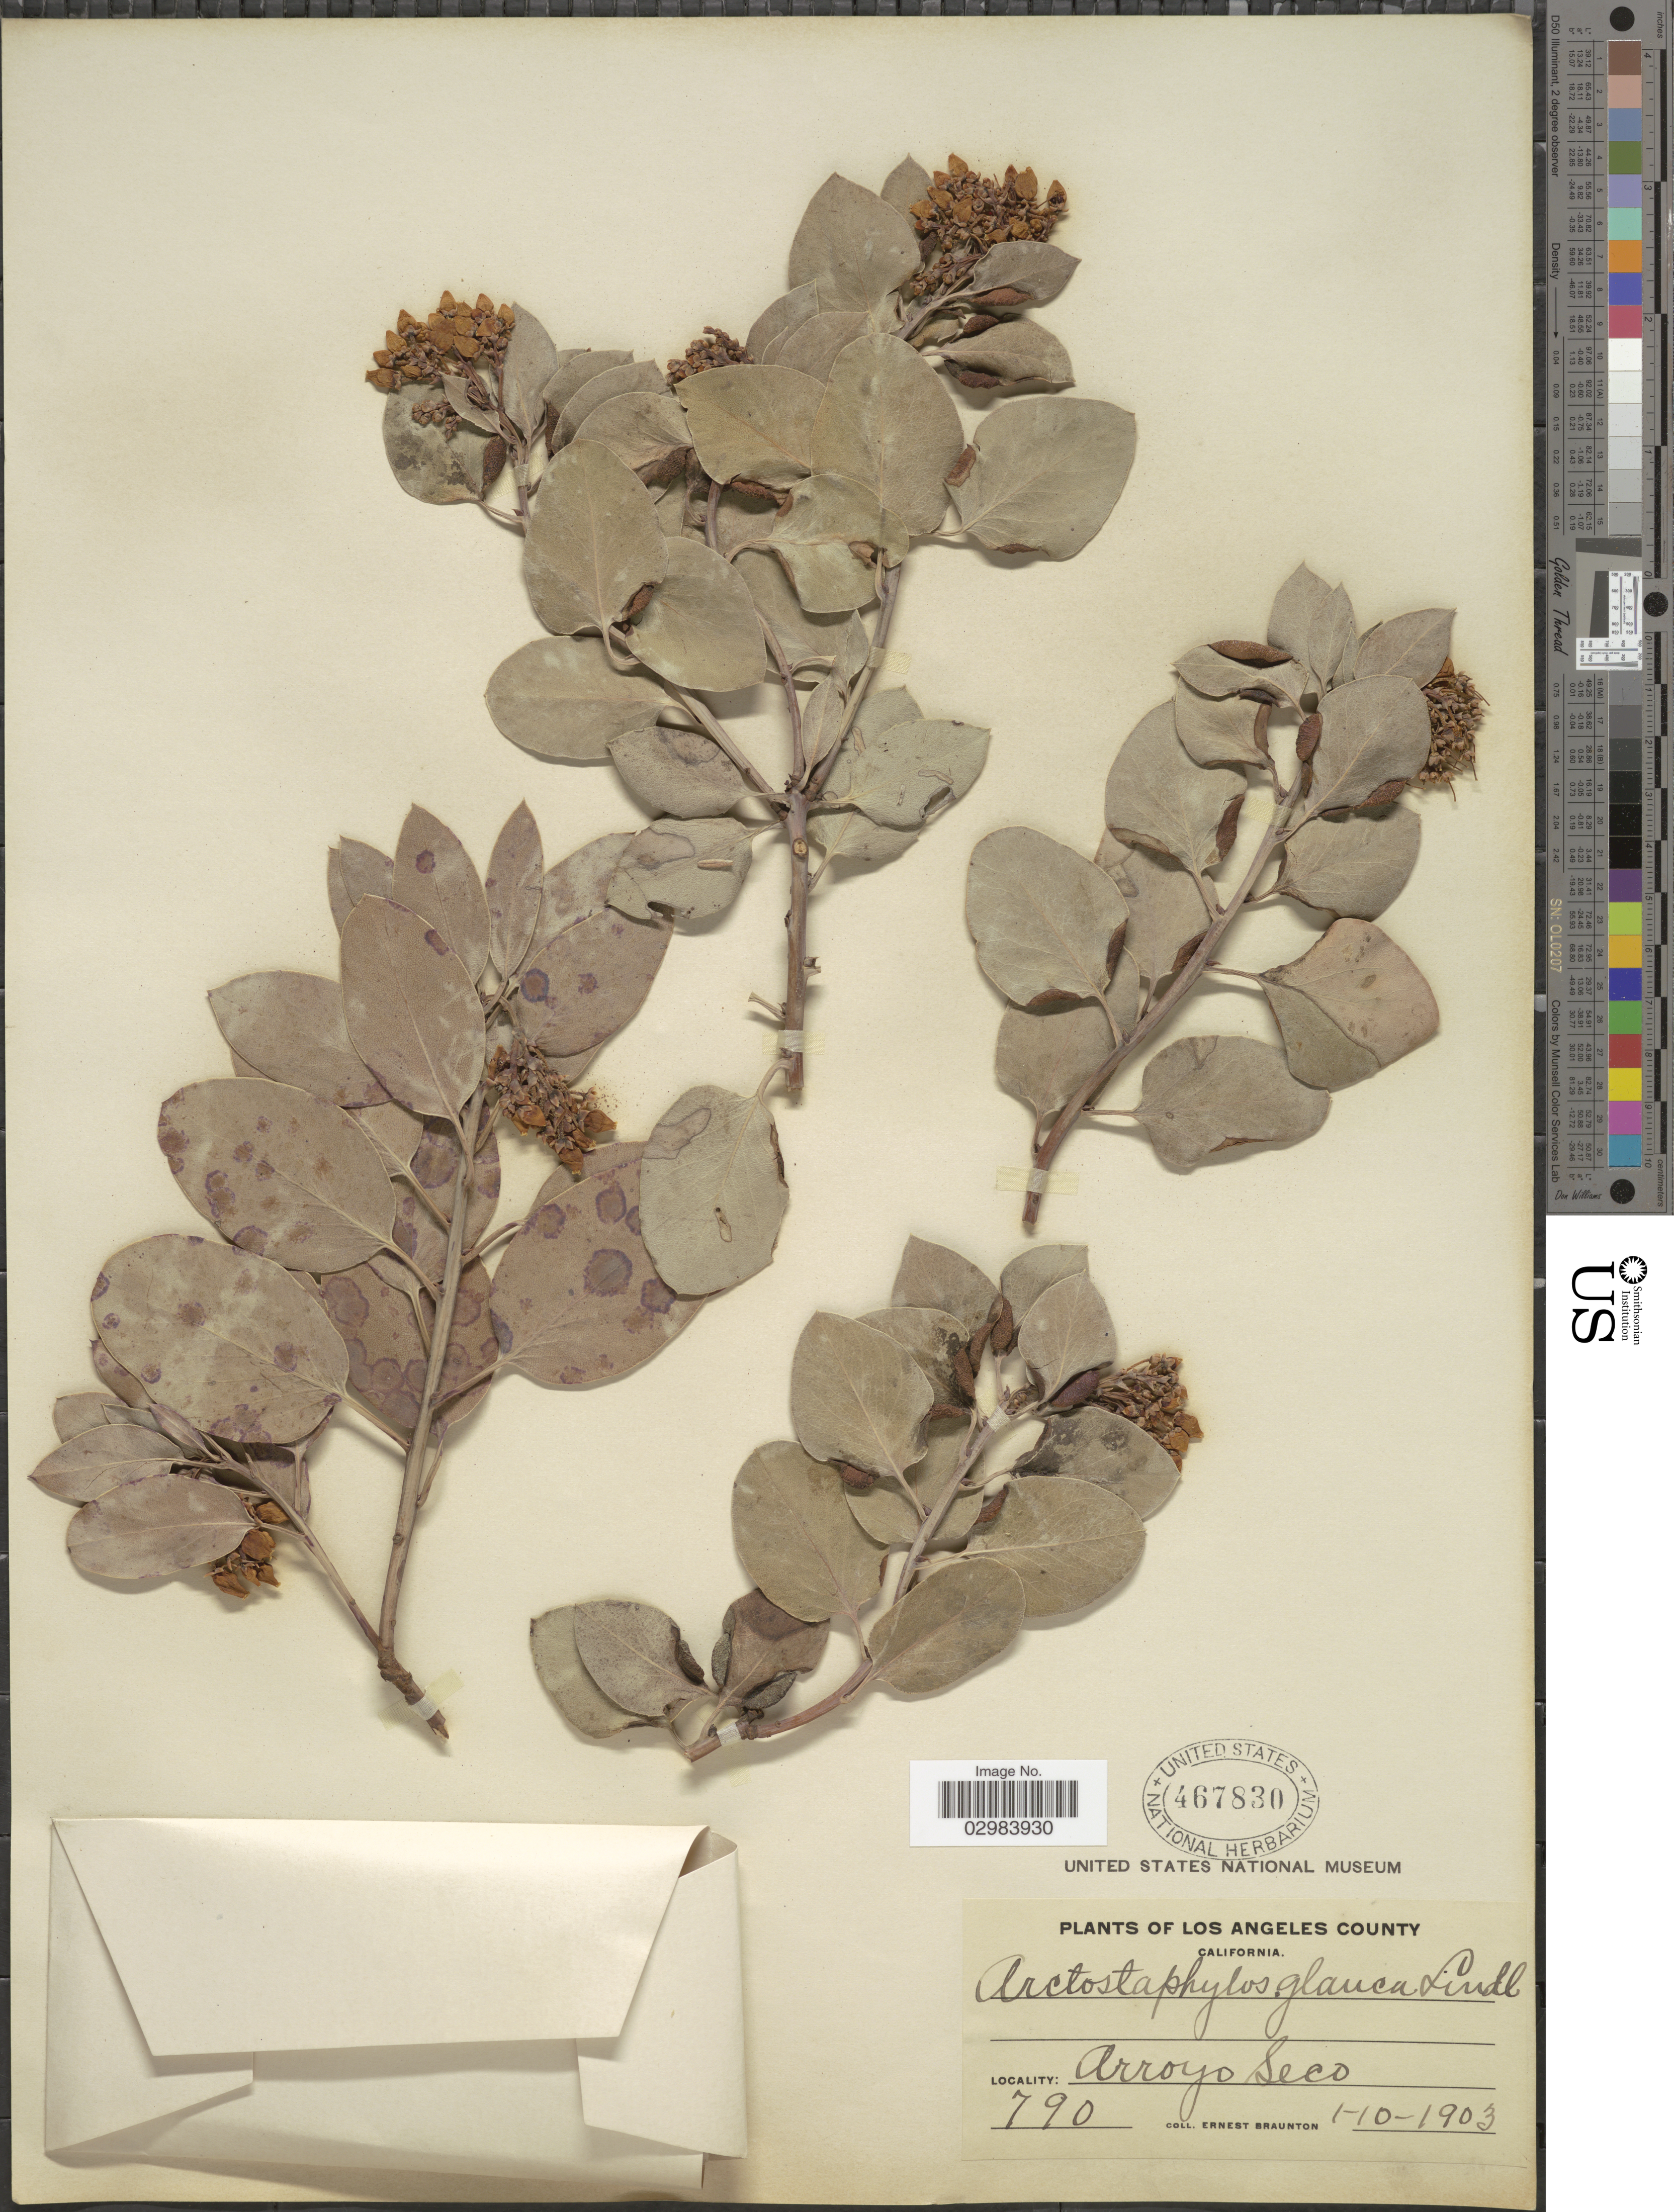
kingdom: Plantae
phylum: Tracheophyta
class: Magnoliopsida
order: Ericales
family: Ericaceae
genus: Arctostaphylos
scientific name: Arctostaphylos glauca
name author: Lindl.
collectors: E. Braunton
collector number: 790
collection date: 1903-01-10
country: United States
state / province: California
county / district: Los Angeles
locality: Los Angeles County, Arroyo Seco.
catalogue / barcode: US 467830